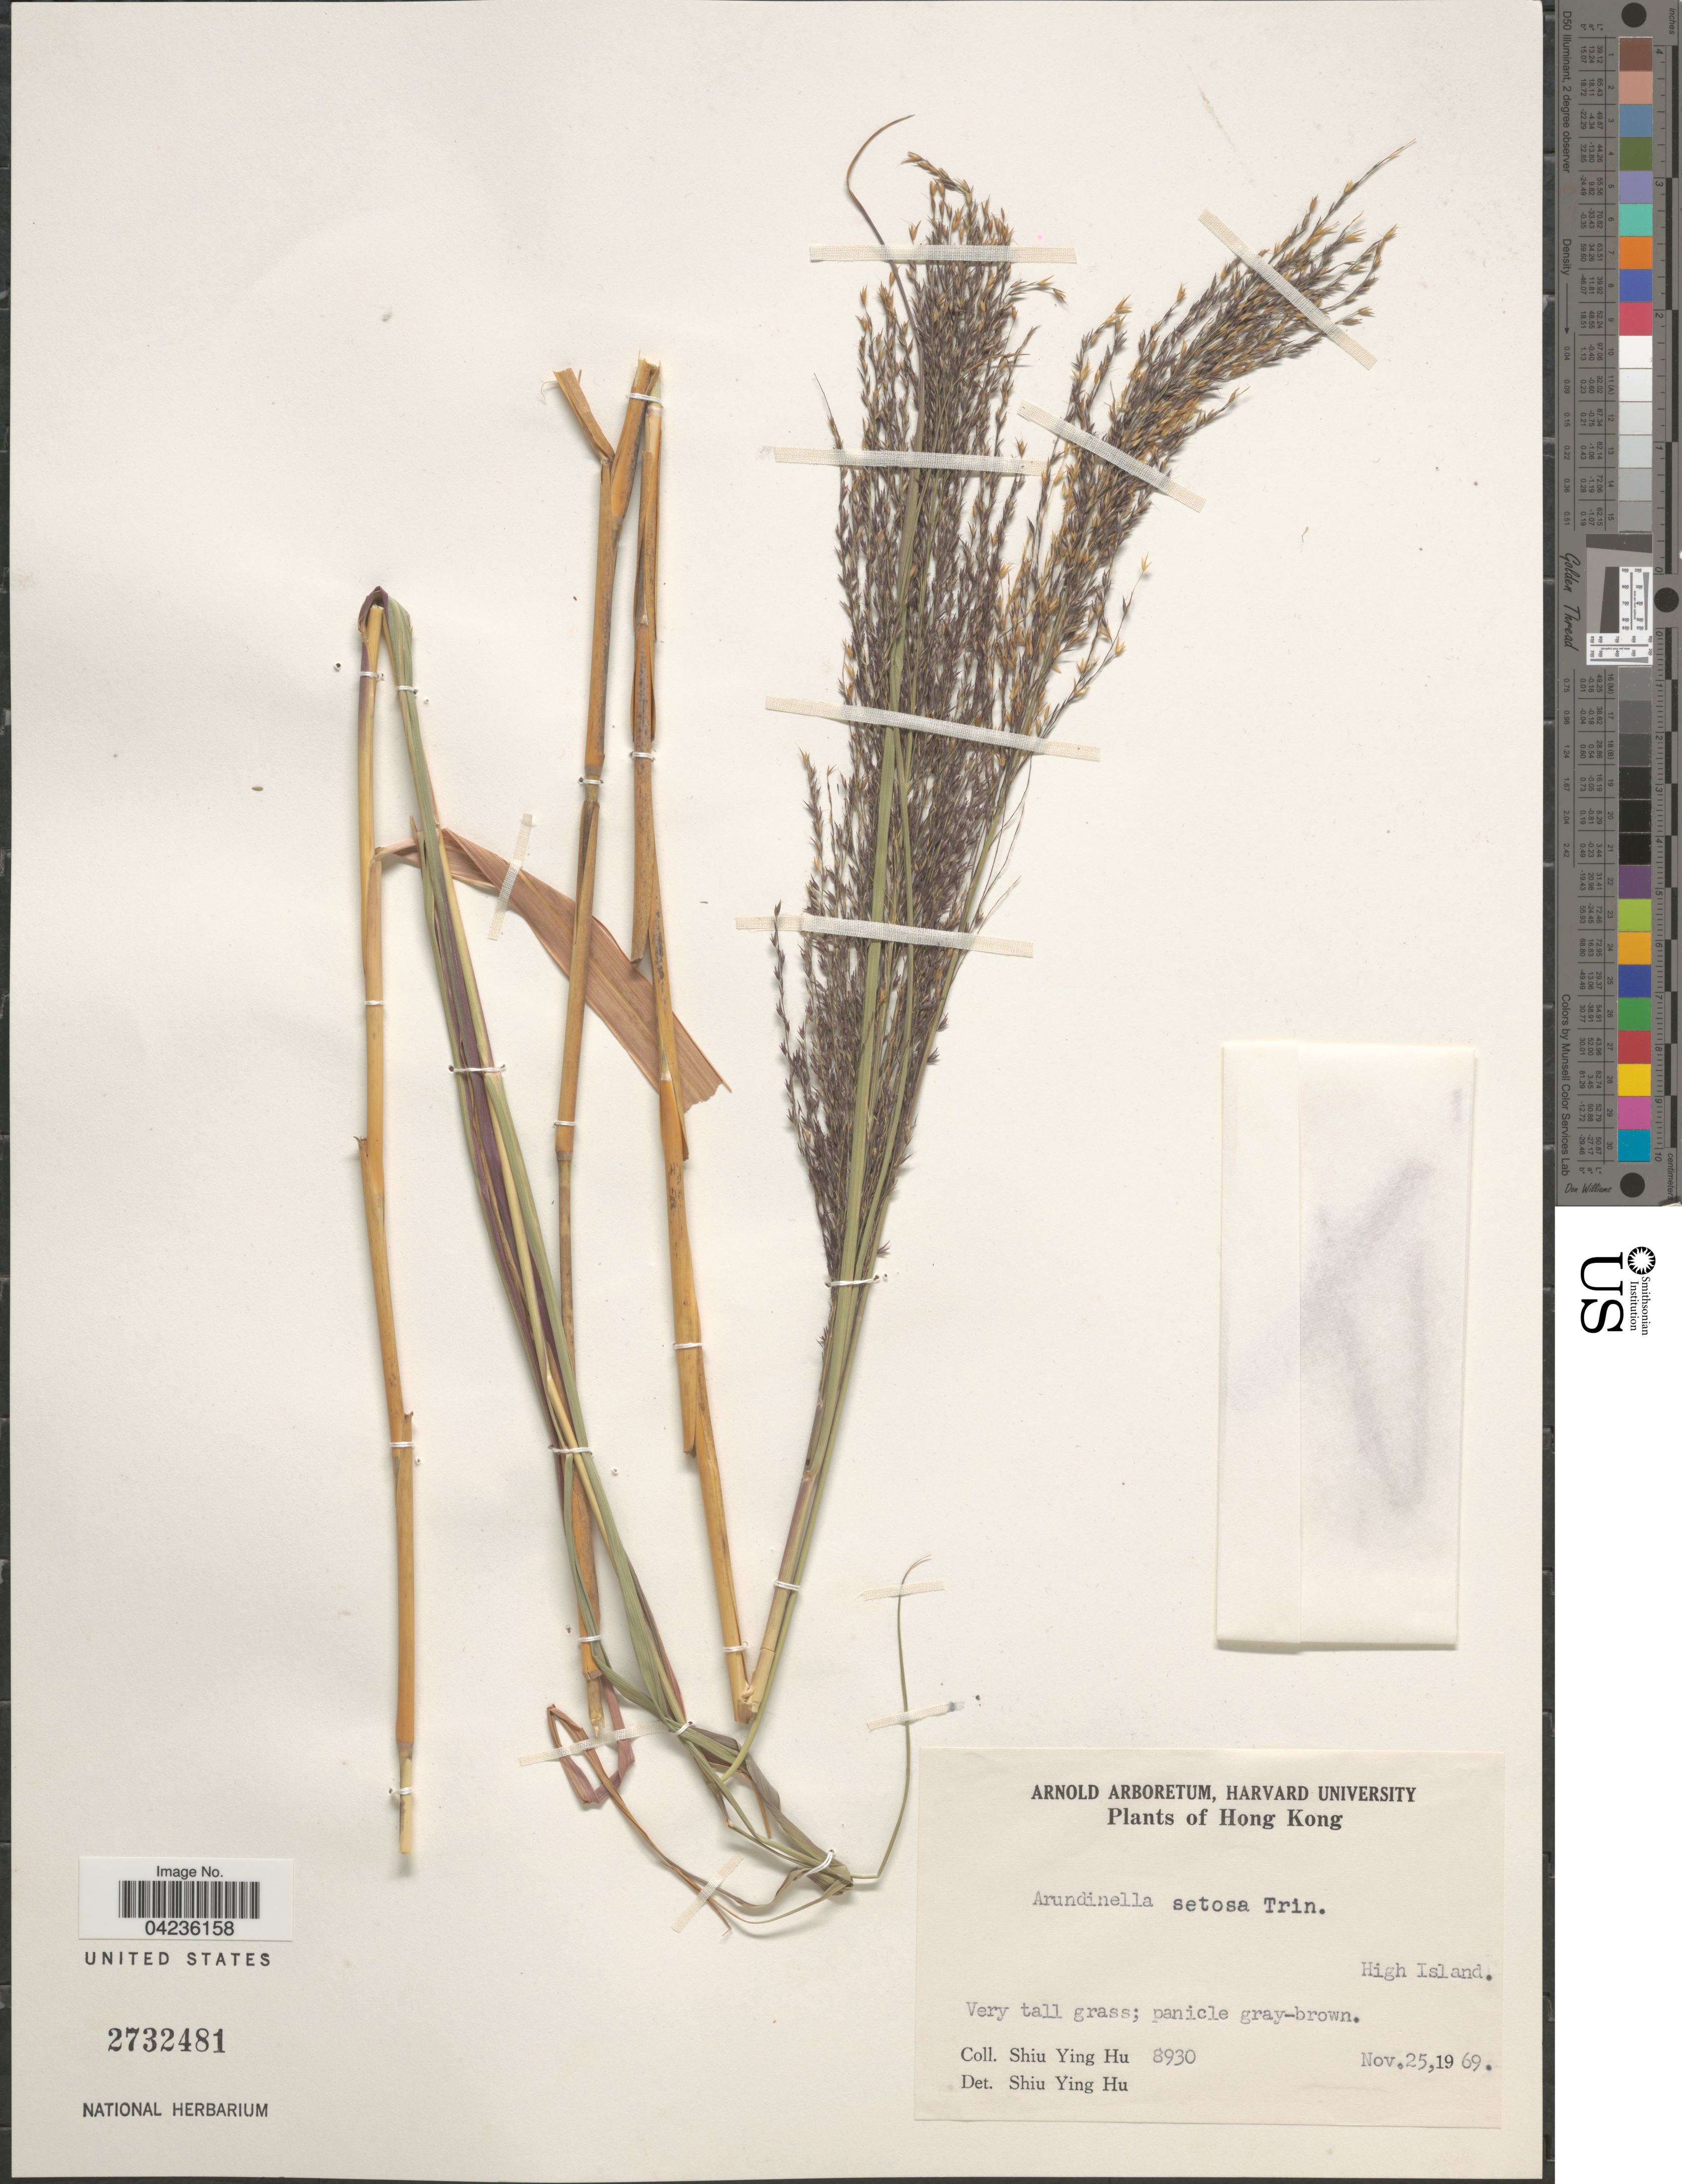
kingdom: Plantae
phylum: Tracheophyta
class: Liliopsida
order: Poales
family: Poaceae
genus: Arundinella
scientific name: Arundinella setosa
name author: Trin.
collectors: S. Y. Hu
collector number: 8930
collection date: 1969-11-25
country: China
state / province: Hong Kong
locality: High Island.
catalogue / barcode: US 2732481